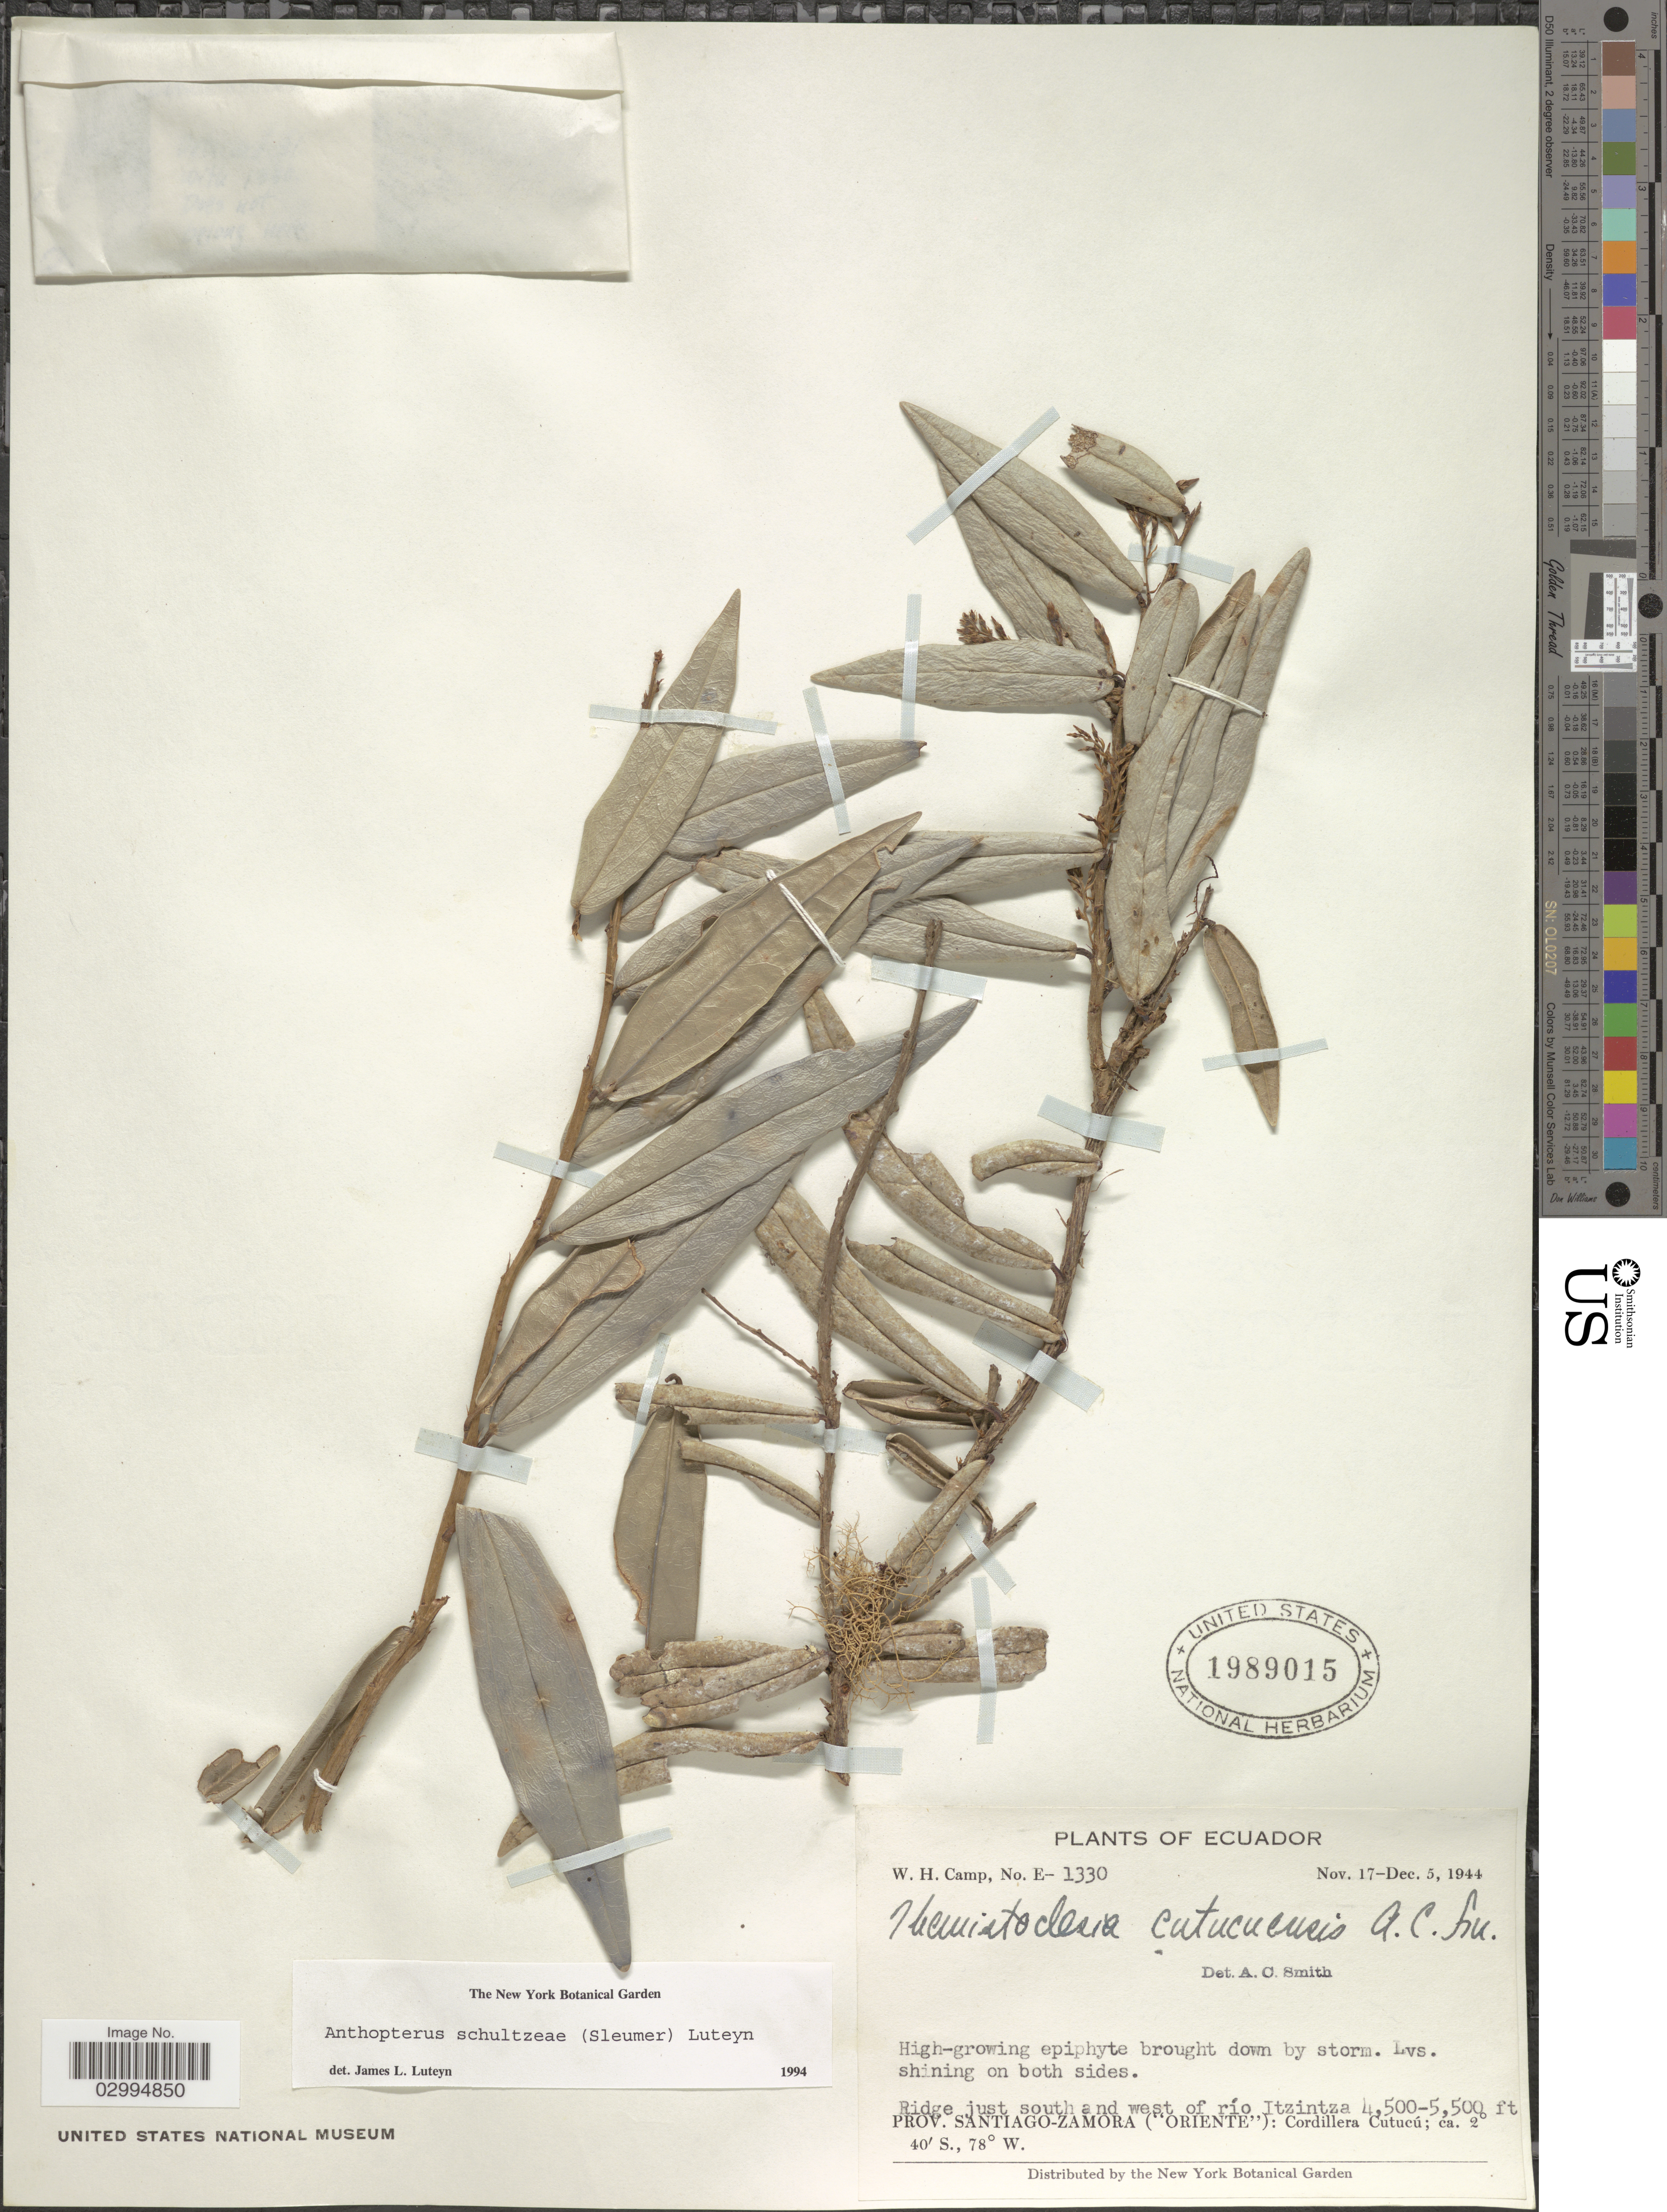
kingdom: Plantae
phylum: Tracheophyta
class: Magnoliopsida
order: Ericales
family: Ericaceae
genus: Anthopterus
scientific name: Anthopterus schultzeae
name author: (Sleumer) Luteyn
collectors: W. H. Camp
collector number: E-1330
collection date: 1944-11-17/1944-12-05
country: Ecuador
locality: Ridge just south and west of río Itzintza. Prov. Santiago-Zamora ("Oriente"): Cordillera Cutucú.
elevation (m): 1372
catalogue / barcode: US 1989015